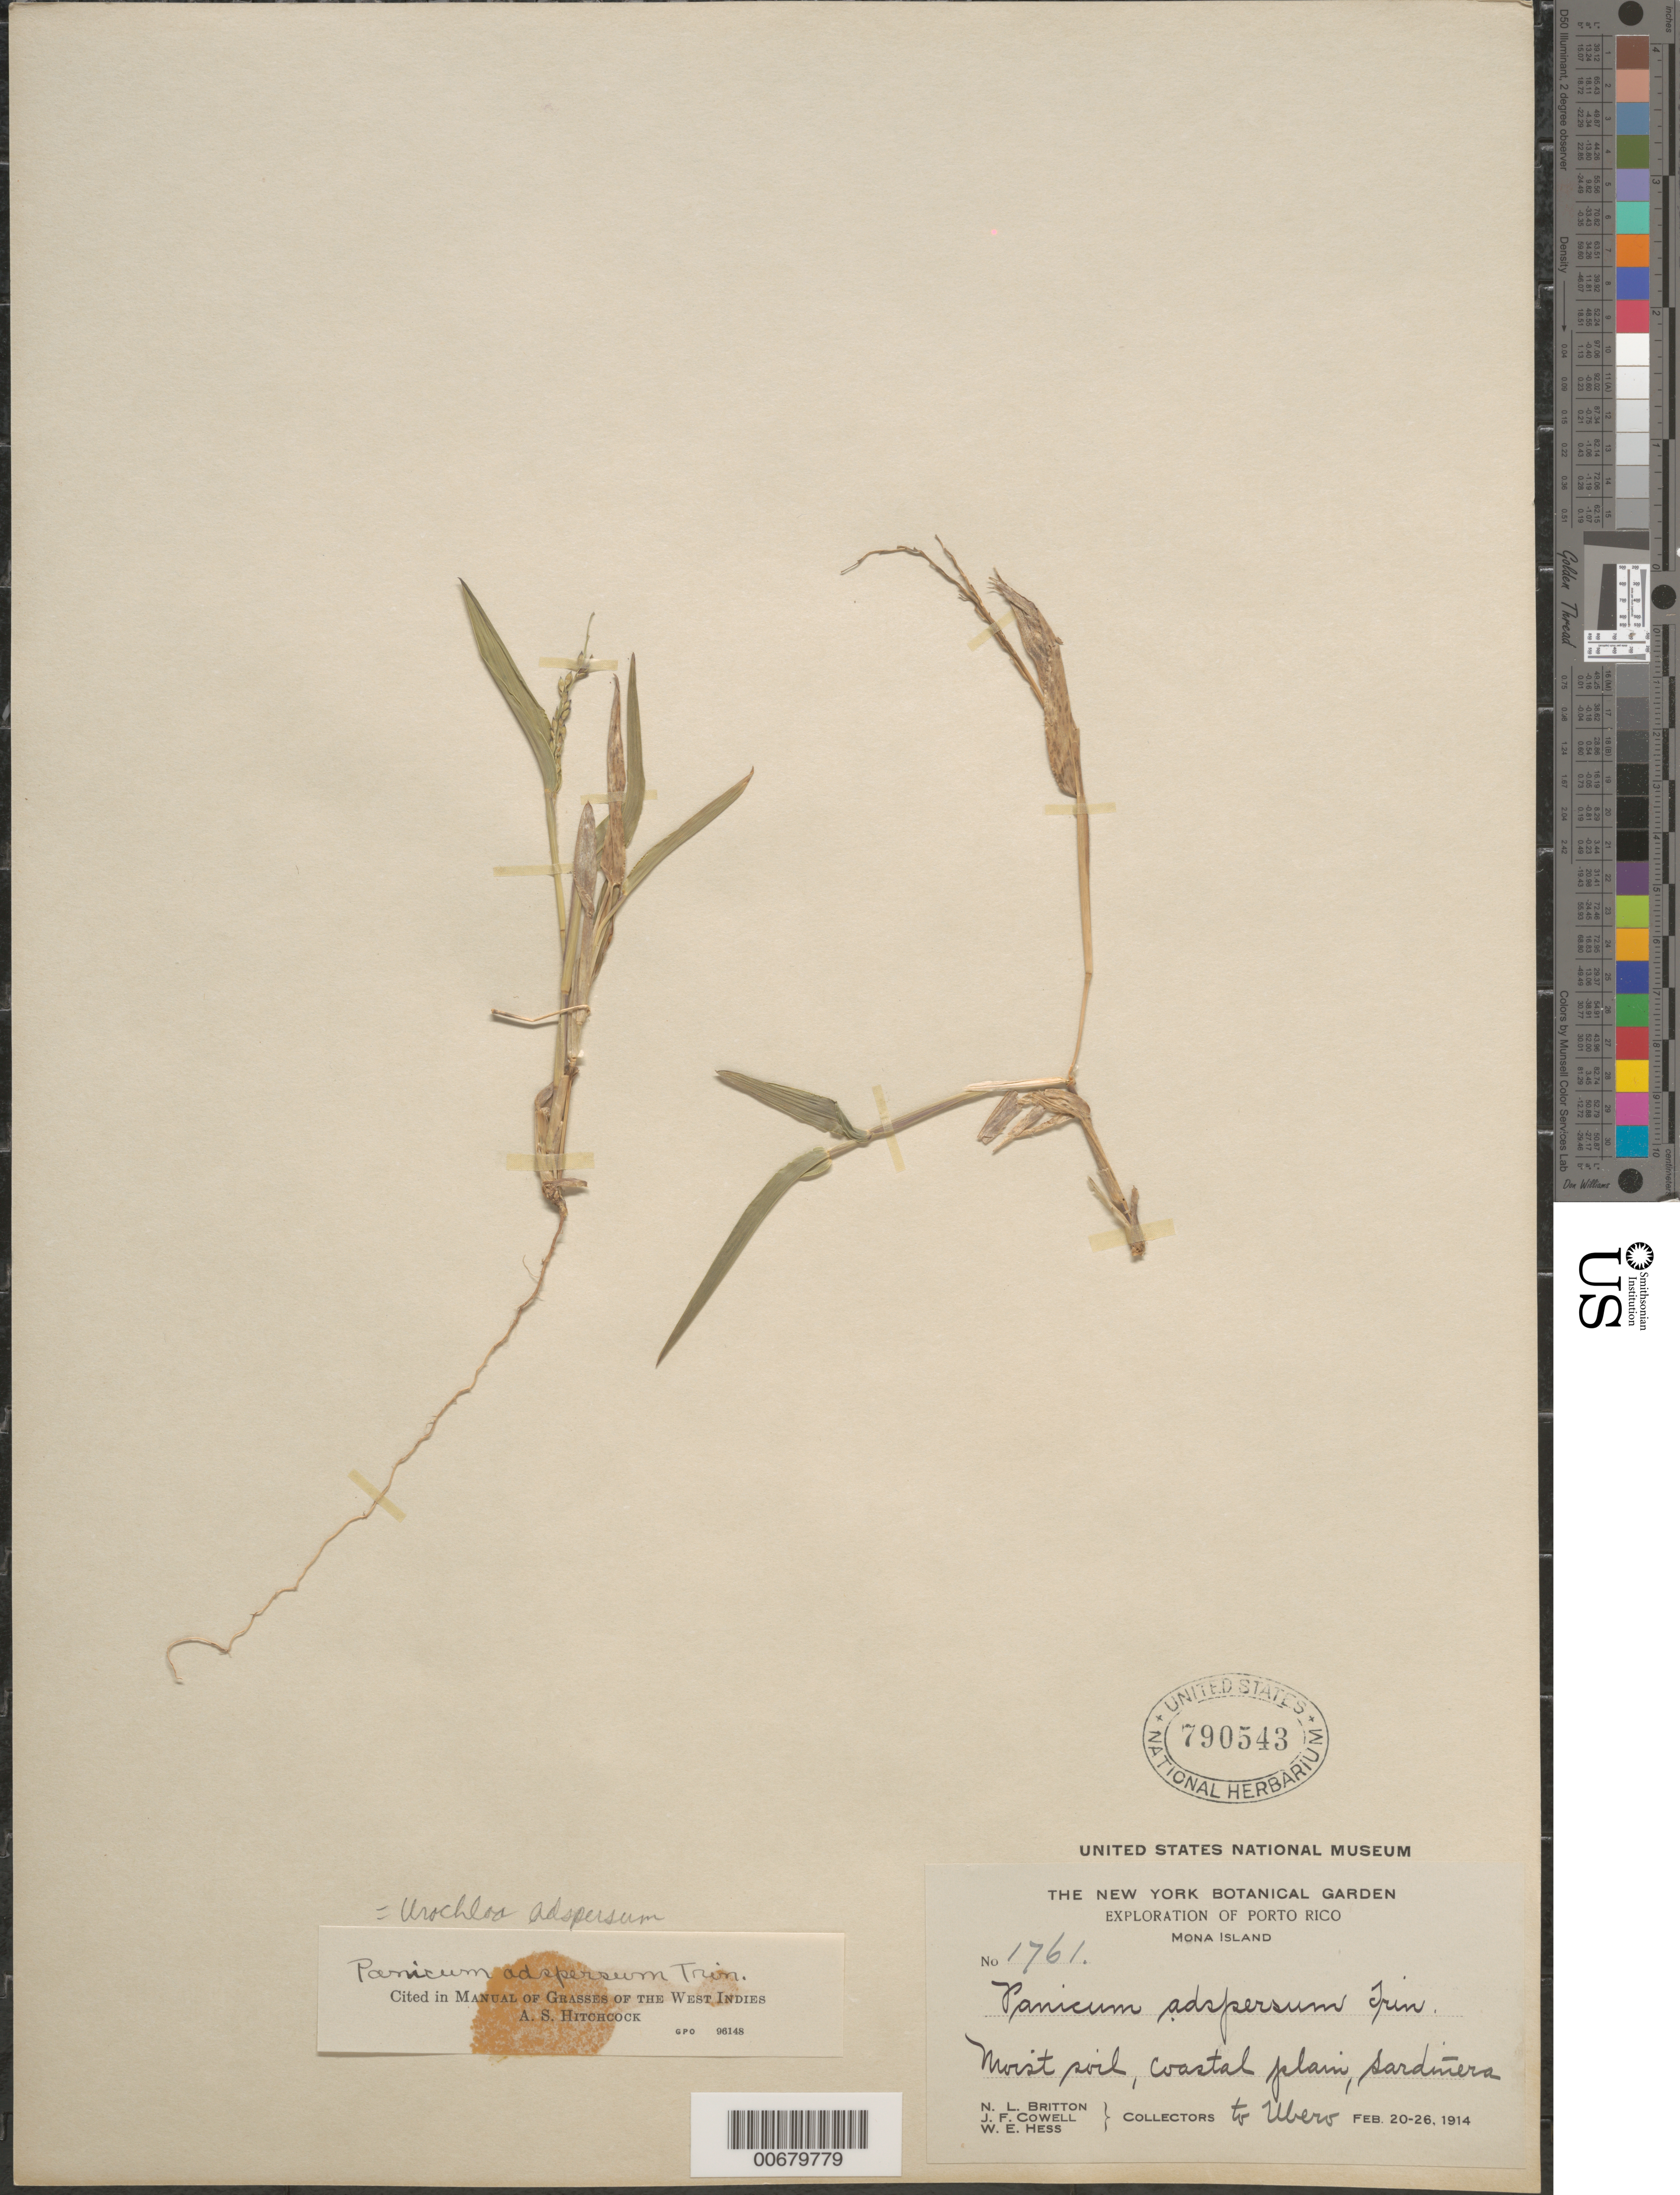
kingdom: Plantae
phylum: Tracheophyta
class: Liliopsida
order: Poales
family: Poaceae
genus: Urochloa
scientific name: Urochloa adspersa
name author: (Trin.) R.D. Webster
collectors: N. Britton, J. F. Cowell & W. Hess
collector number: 1761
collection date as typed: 20 Feb 1914 to 26 Feb 1914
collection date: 1914-02-20/1914-02-26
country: Puerto Rico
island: Mona I.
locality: Coastal Plain, Sardinera to Uvero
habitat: Moist soil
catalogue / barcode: US 790543